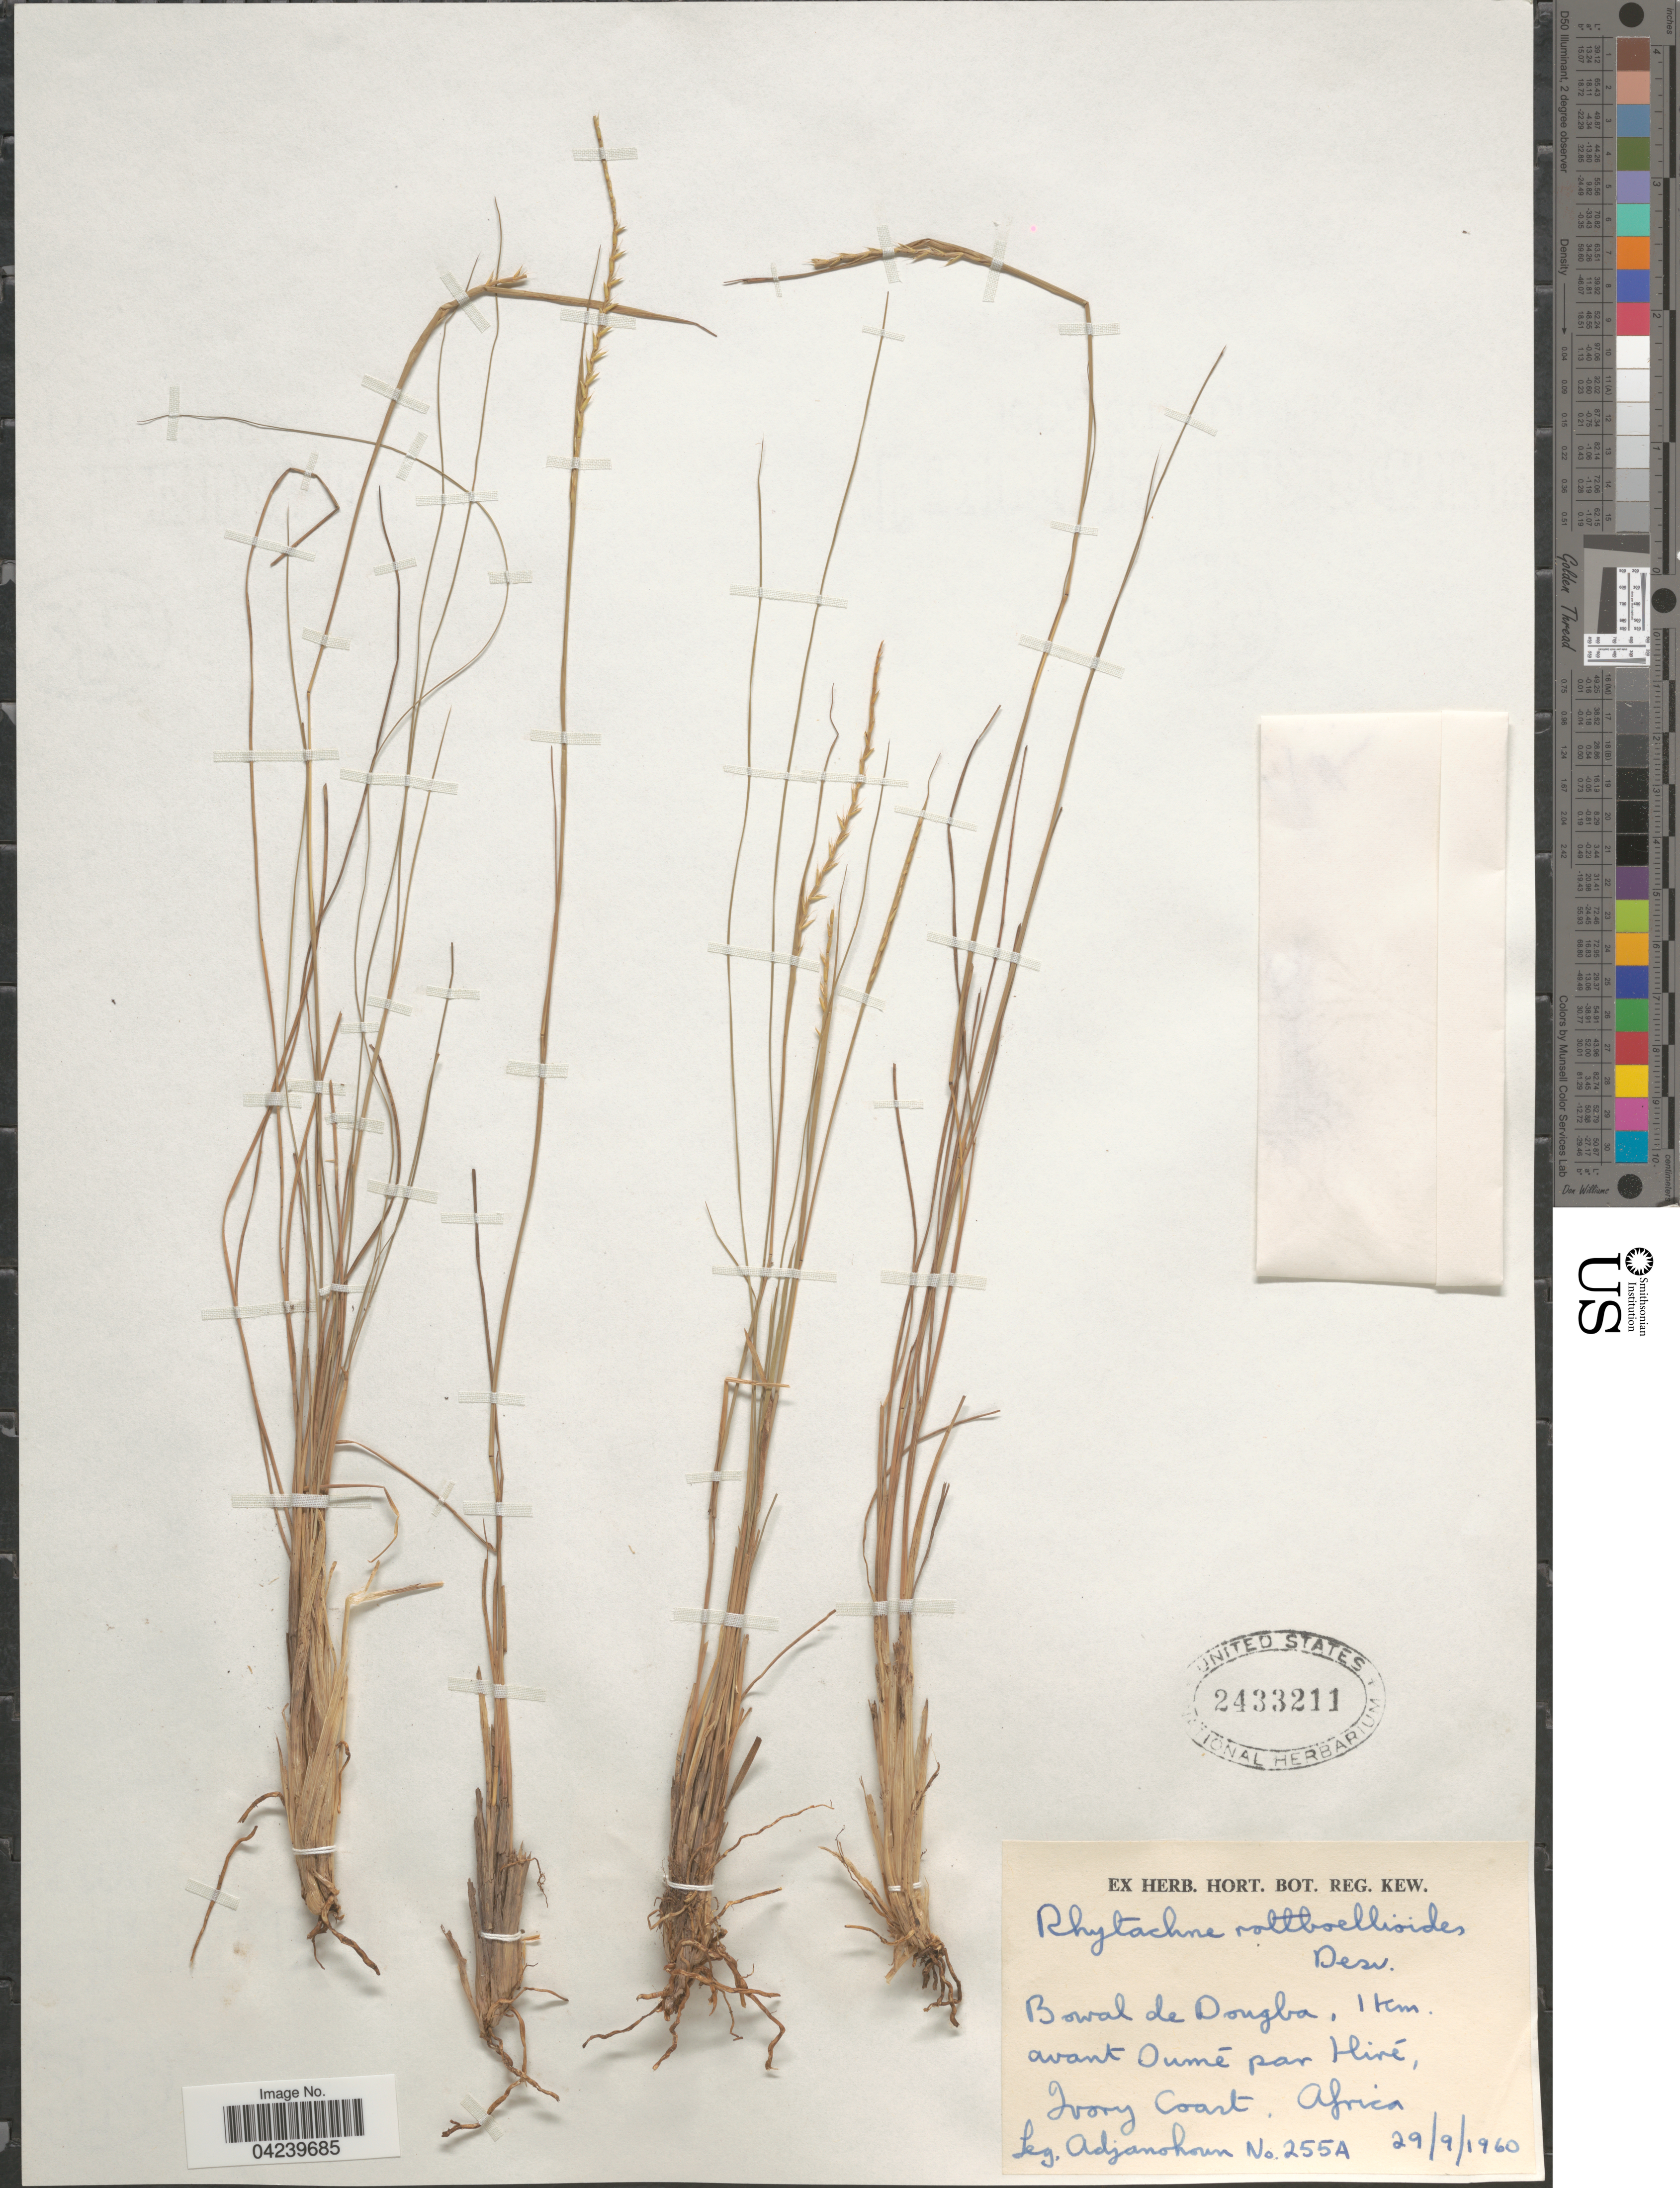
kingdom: Plantae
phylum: Tracheophyta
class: Liliopsida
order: Poales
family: Poaceae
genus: Rhytachne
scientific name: Rhytachne rottboellioides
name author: Desv.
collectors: Adjanohoun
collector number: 255A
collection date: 1960-09-29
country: Ivory Coast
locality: Bowal de Dougba, 1 Km. avant Dumé par Hiré.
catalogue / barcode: US 2433211